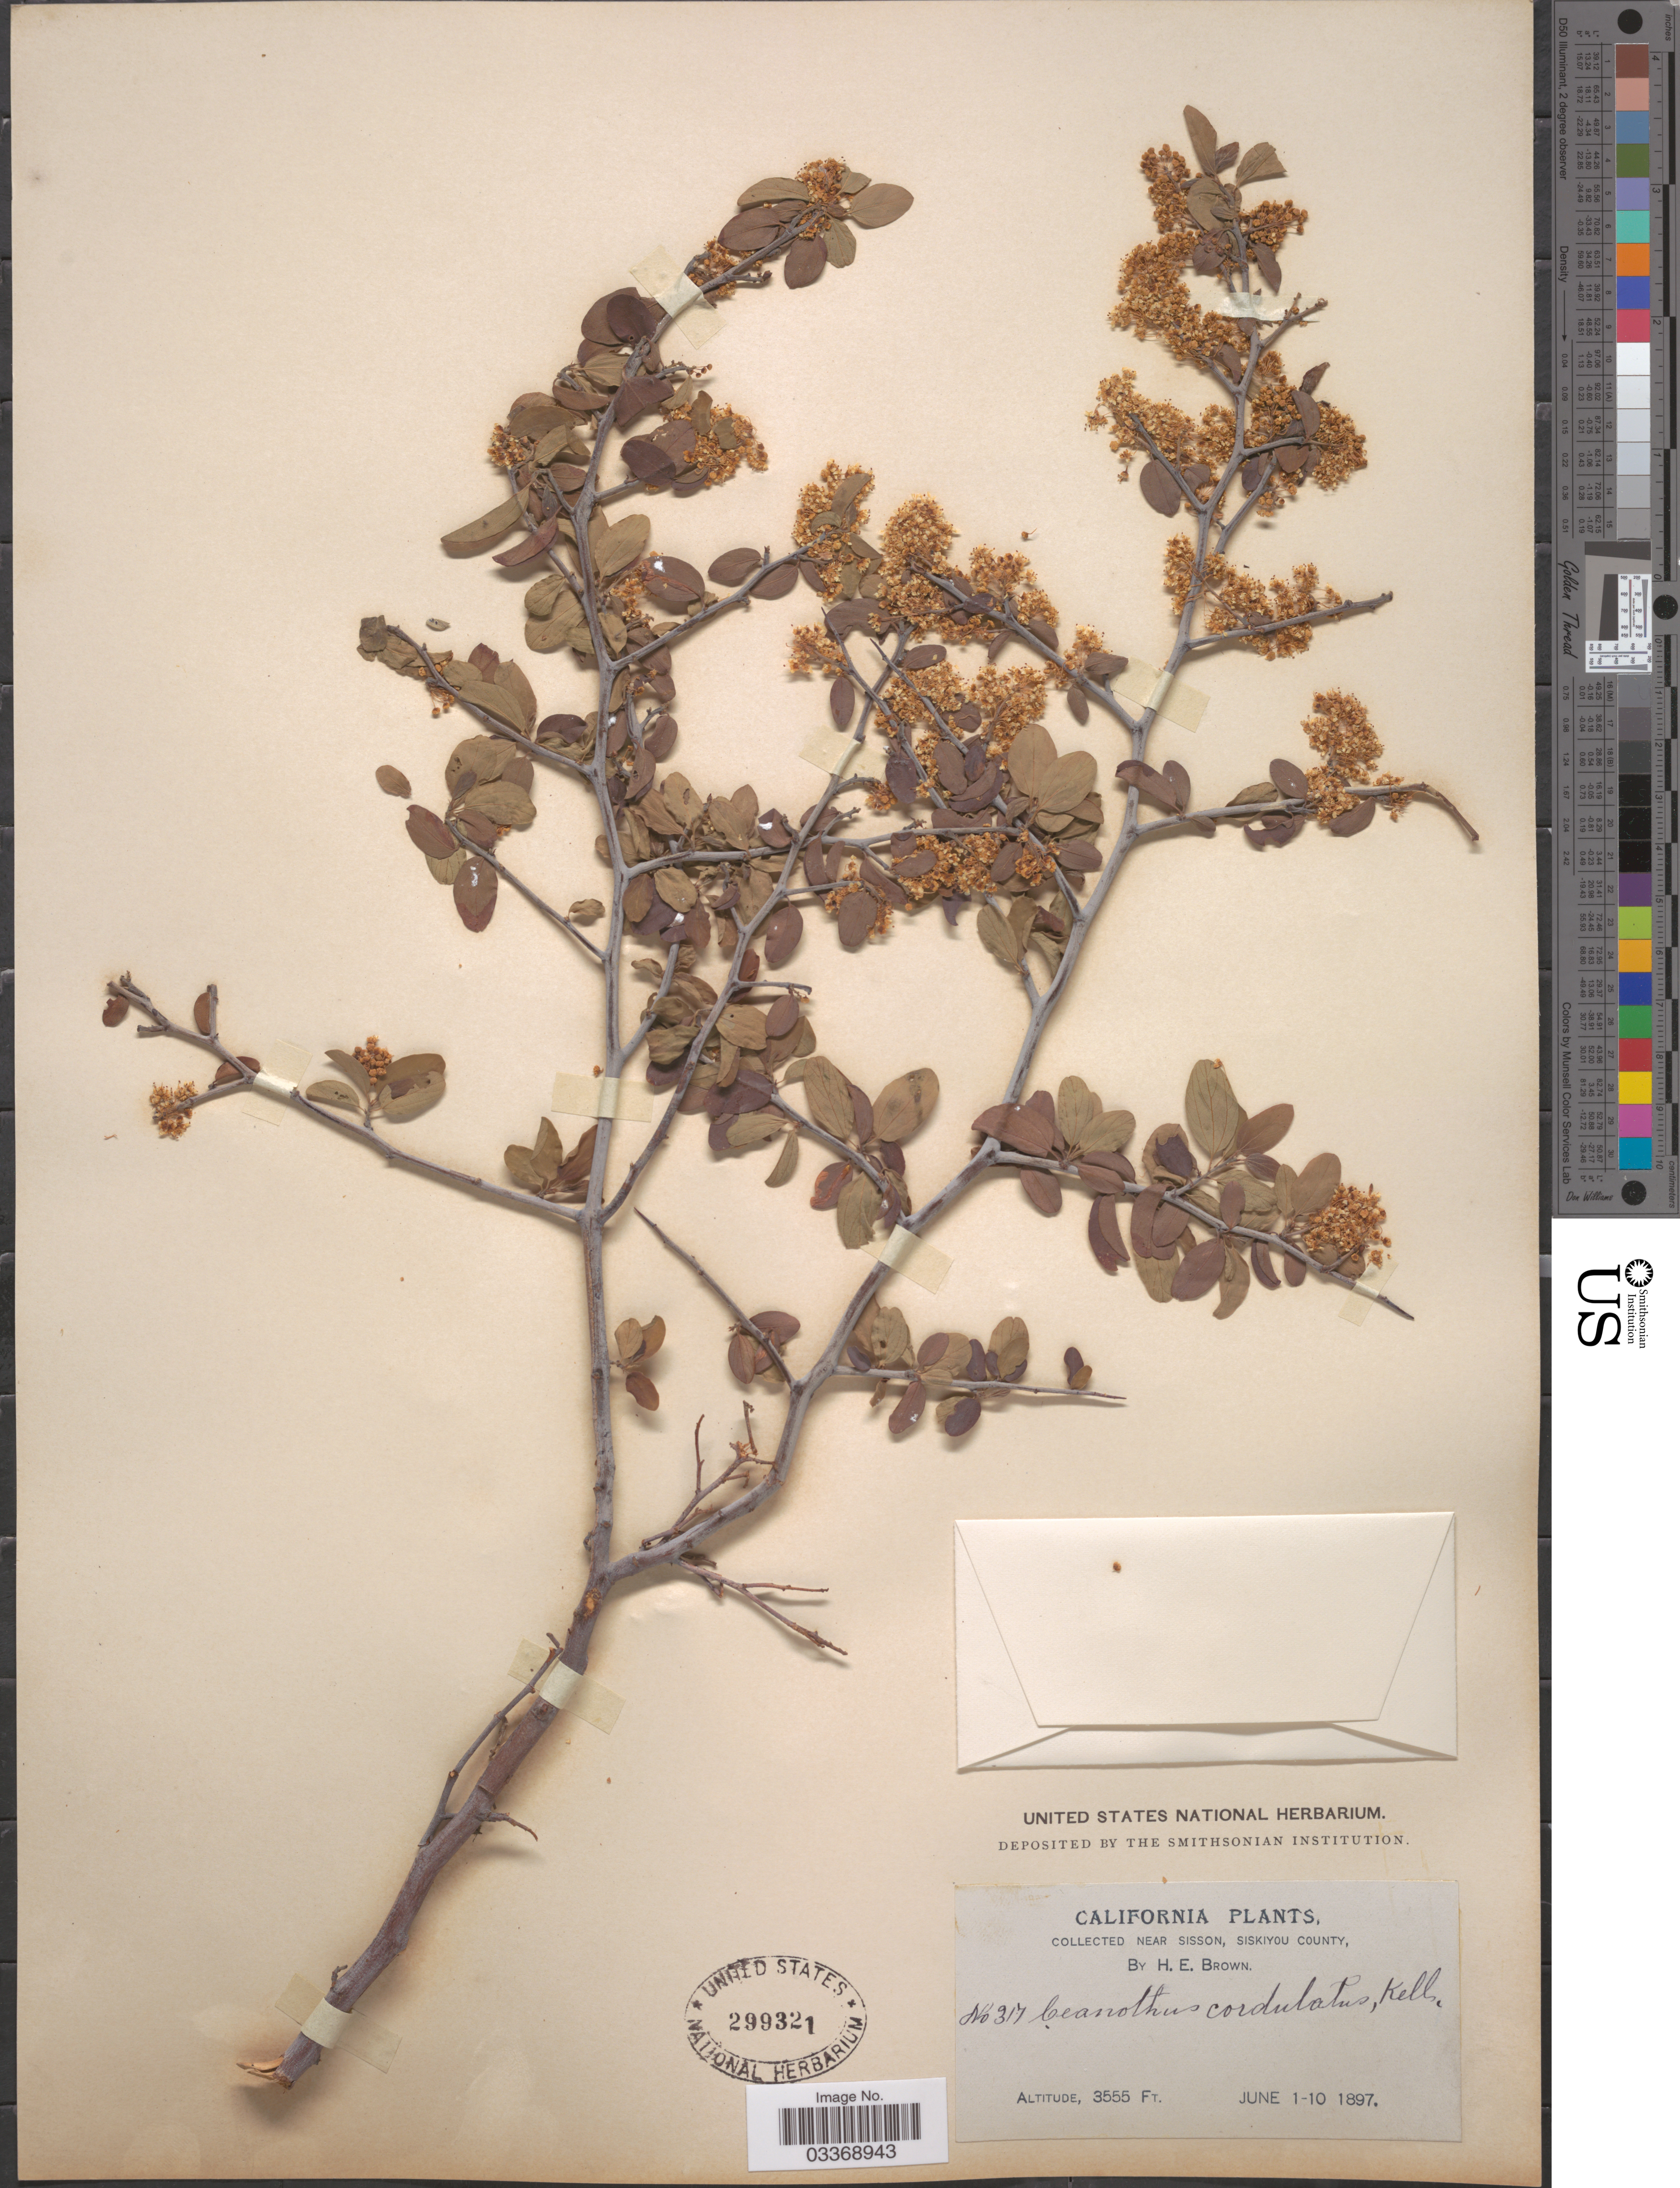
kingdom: Plantae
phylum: Tracheophyta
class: Magnoliopsida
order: Rosales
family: Rhamnaceae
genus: Ceanothus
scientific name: Ceanothus cordulatus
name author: Kellogg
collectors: H. E. Brown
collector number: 317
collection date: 1897-06-01/1897-06-10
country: United States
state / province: California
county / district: Siskiyou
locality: Near Sisson, Siskiyou County.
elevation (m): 1084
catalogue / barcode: US 299321